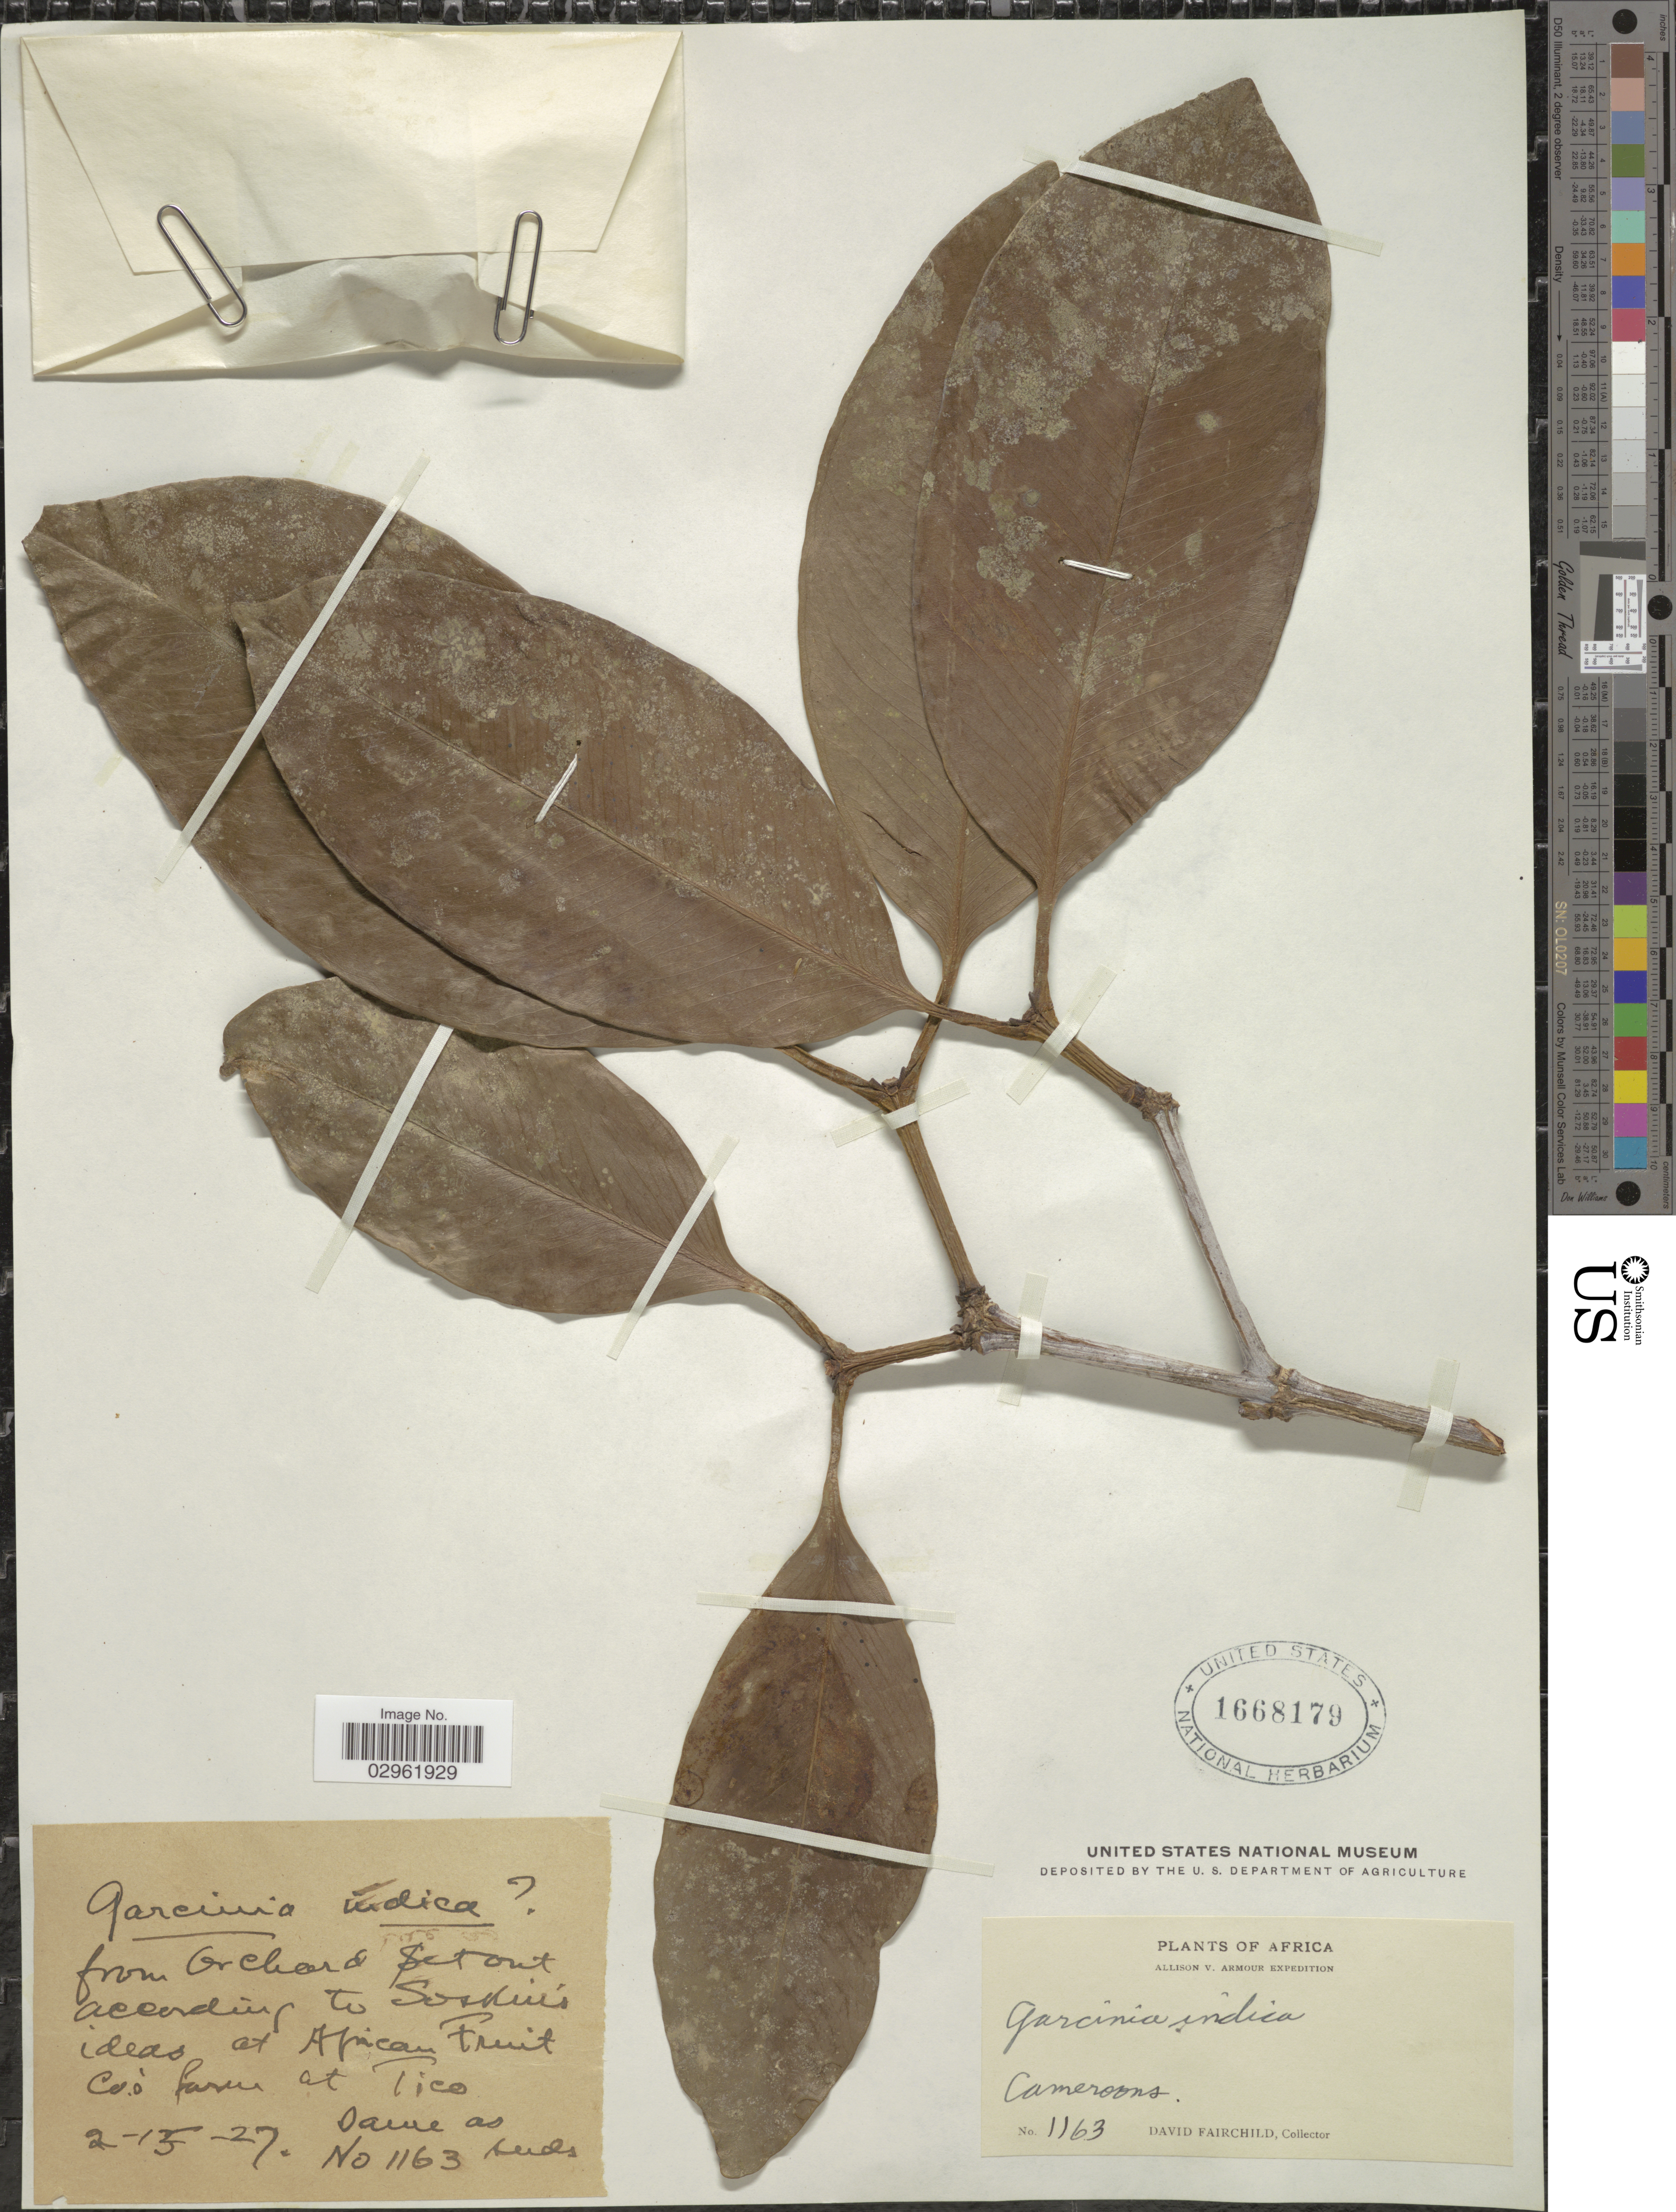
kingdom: Plantae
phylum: Tracheophyta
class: Magnoliopsida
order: Malpighiales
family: Clusiaceae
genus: Garcinia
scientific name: Garcinia indica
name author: (Thouars) Choisy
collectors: D. Fairchild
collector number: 1163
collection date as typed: Transcribed d/m/y: 15/2/37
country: Cameroon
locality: Cameroons.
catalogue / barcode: US 1668179